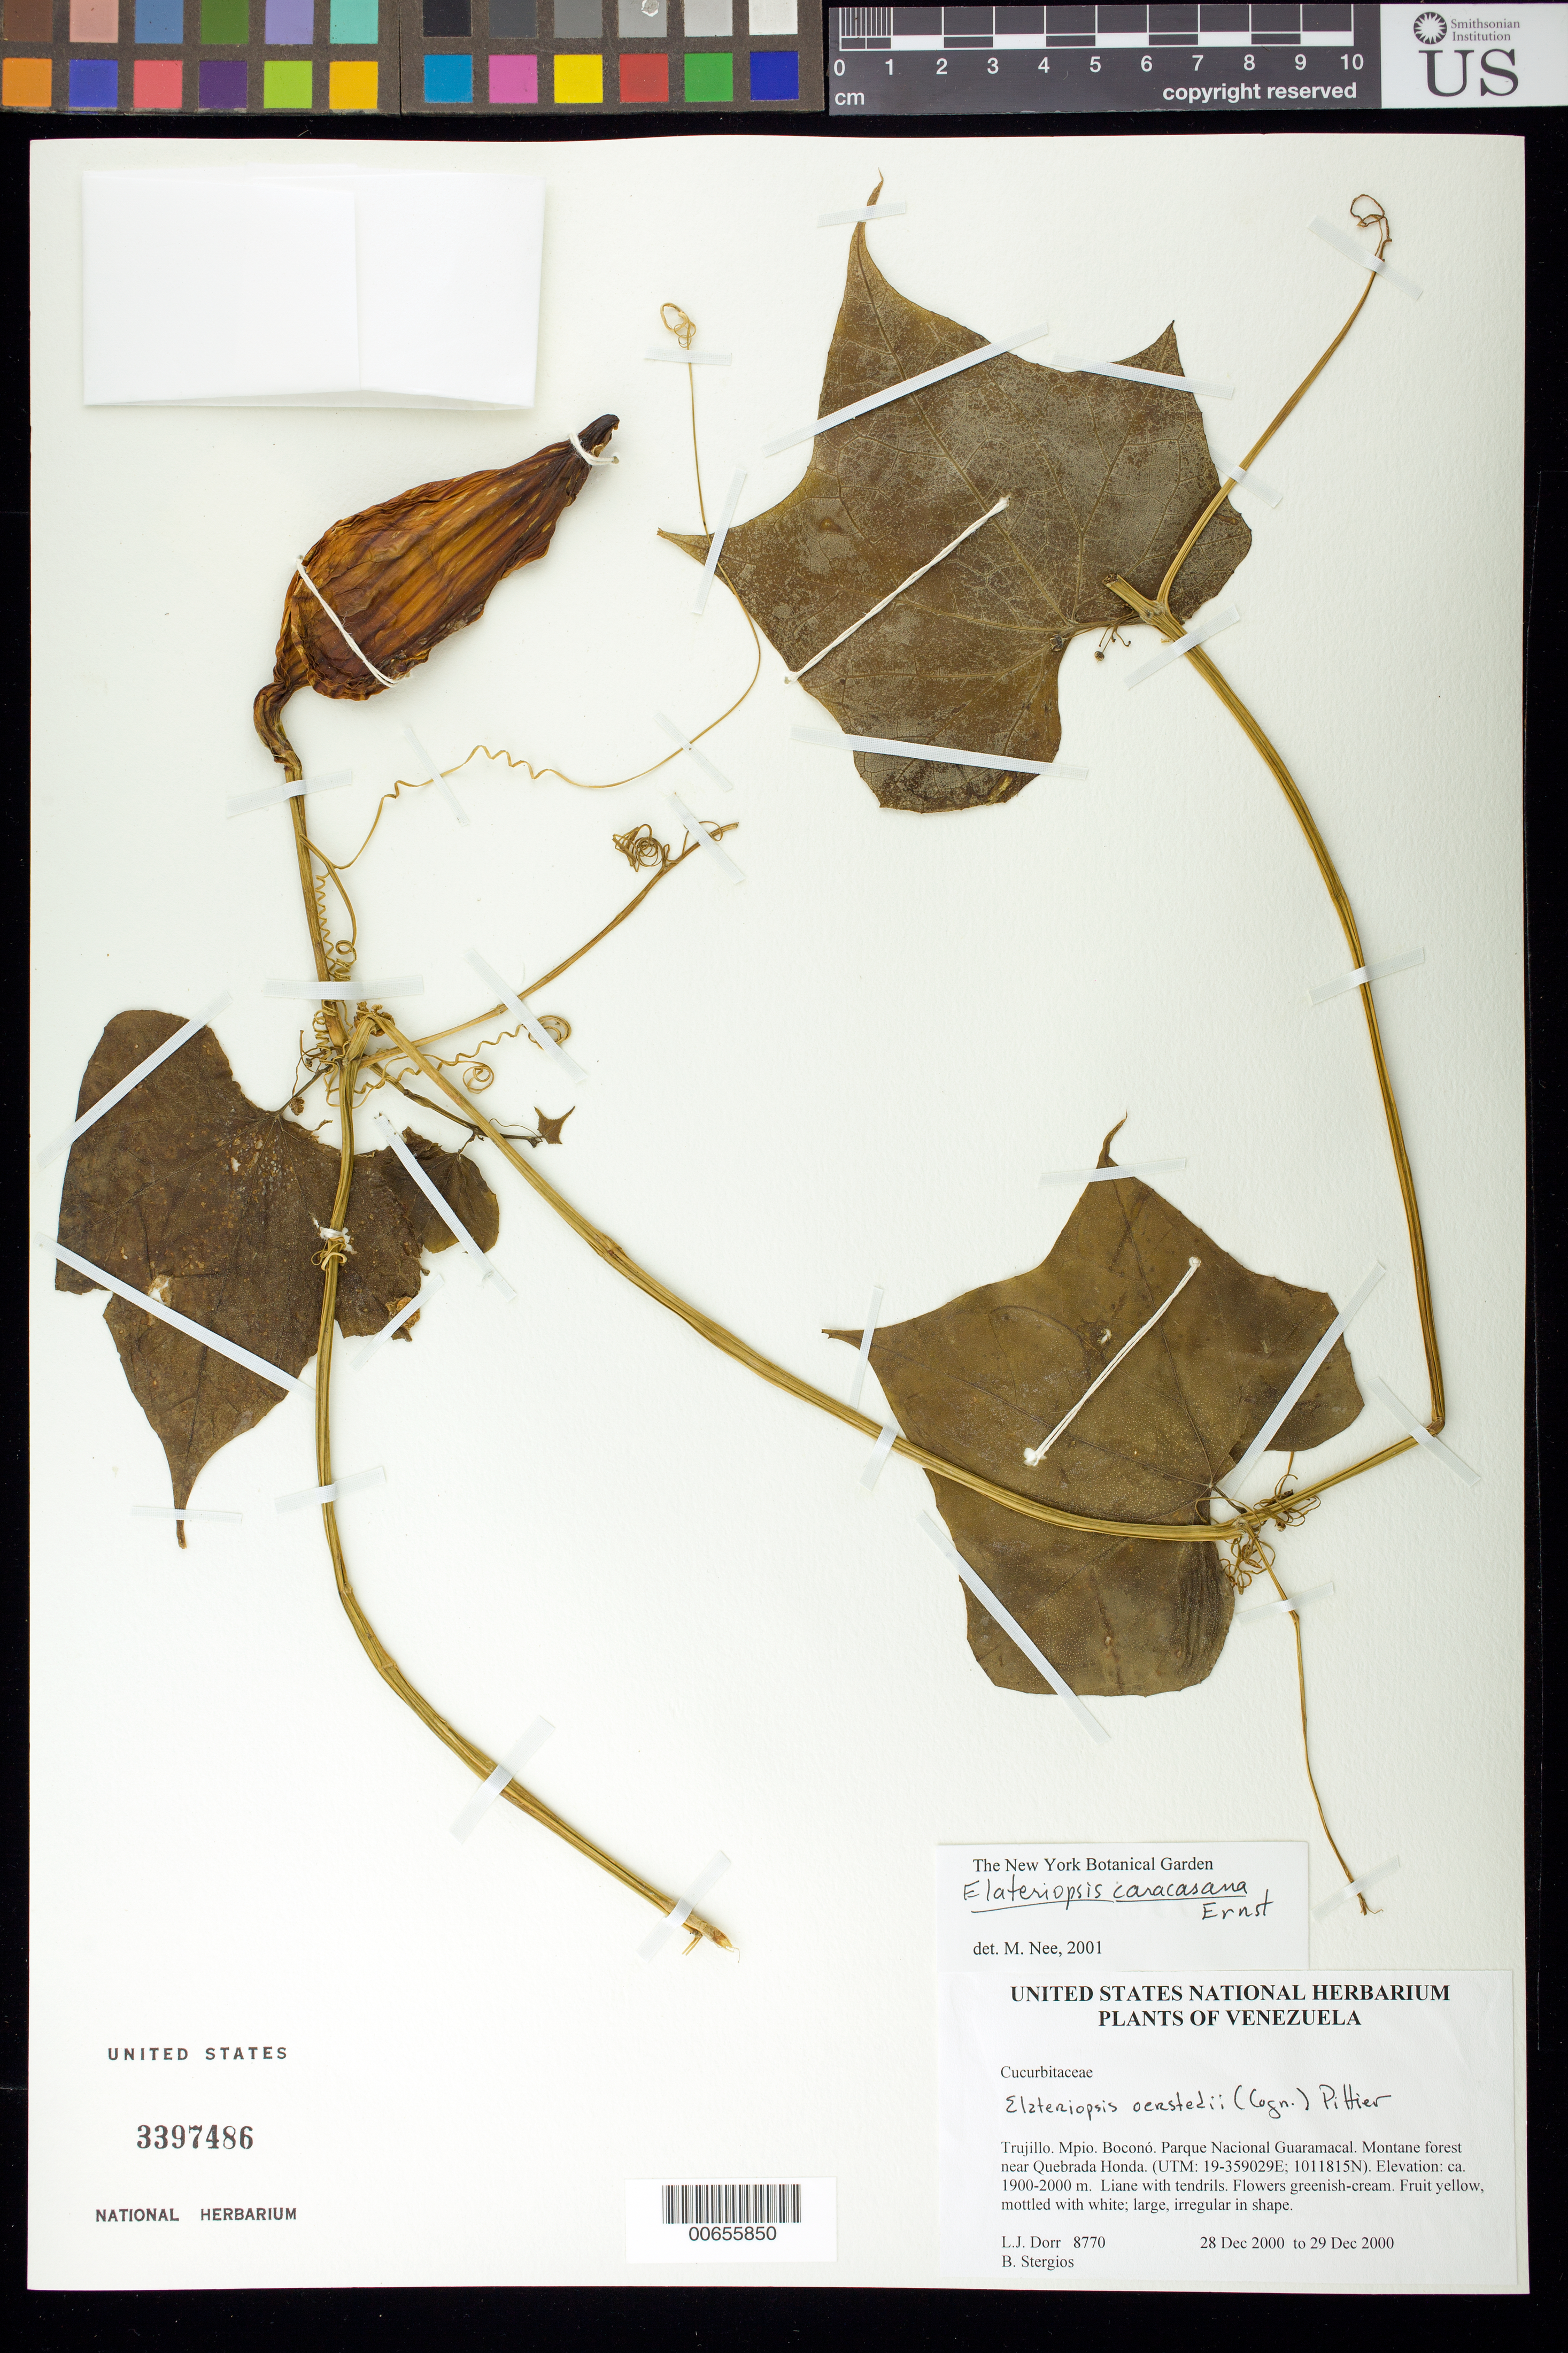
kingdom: Plantae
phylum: Tracheophyta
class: Magnoliopsida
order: Cucurbitales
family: Cucurbitaceae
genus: Elateriopsis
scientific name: Elateriopsis caracasana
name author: Ernst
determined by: Nee, Michael H.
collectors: L. J. Dorr & B. G. Stergios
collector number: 8770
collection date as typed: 28 Dec 2000 to 29 Dec 2000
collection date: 2000-12-28/2000-12-29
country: Venezuela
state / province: Trujillo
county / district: Boconó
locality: Parque Nacional Guaramacal near Quebrada Honda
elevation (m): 1900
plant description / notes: COL, CTES, NY, PORT, US, VEN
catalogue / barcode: US 3397486